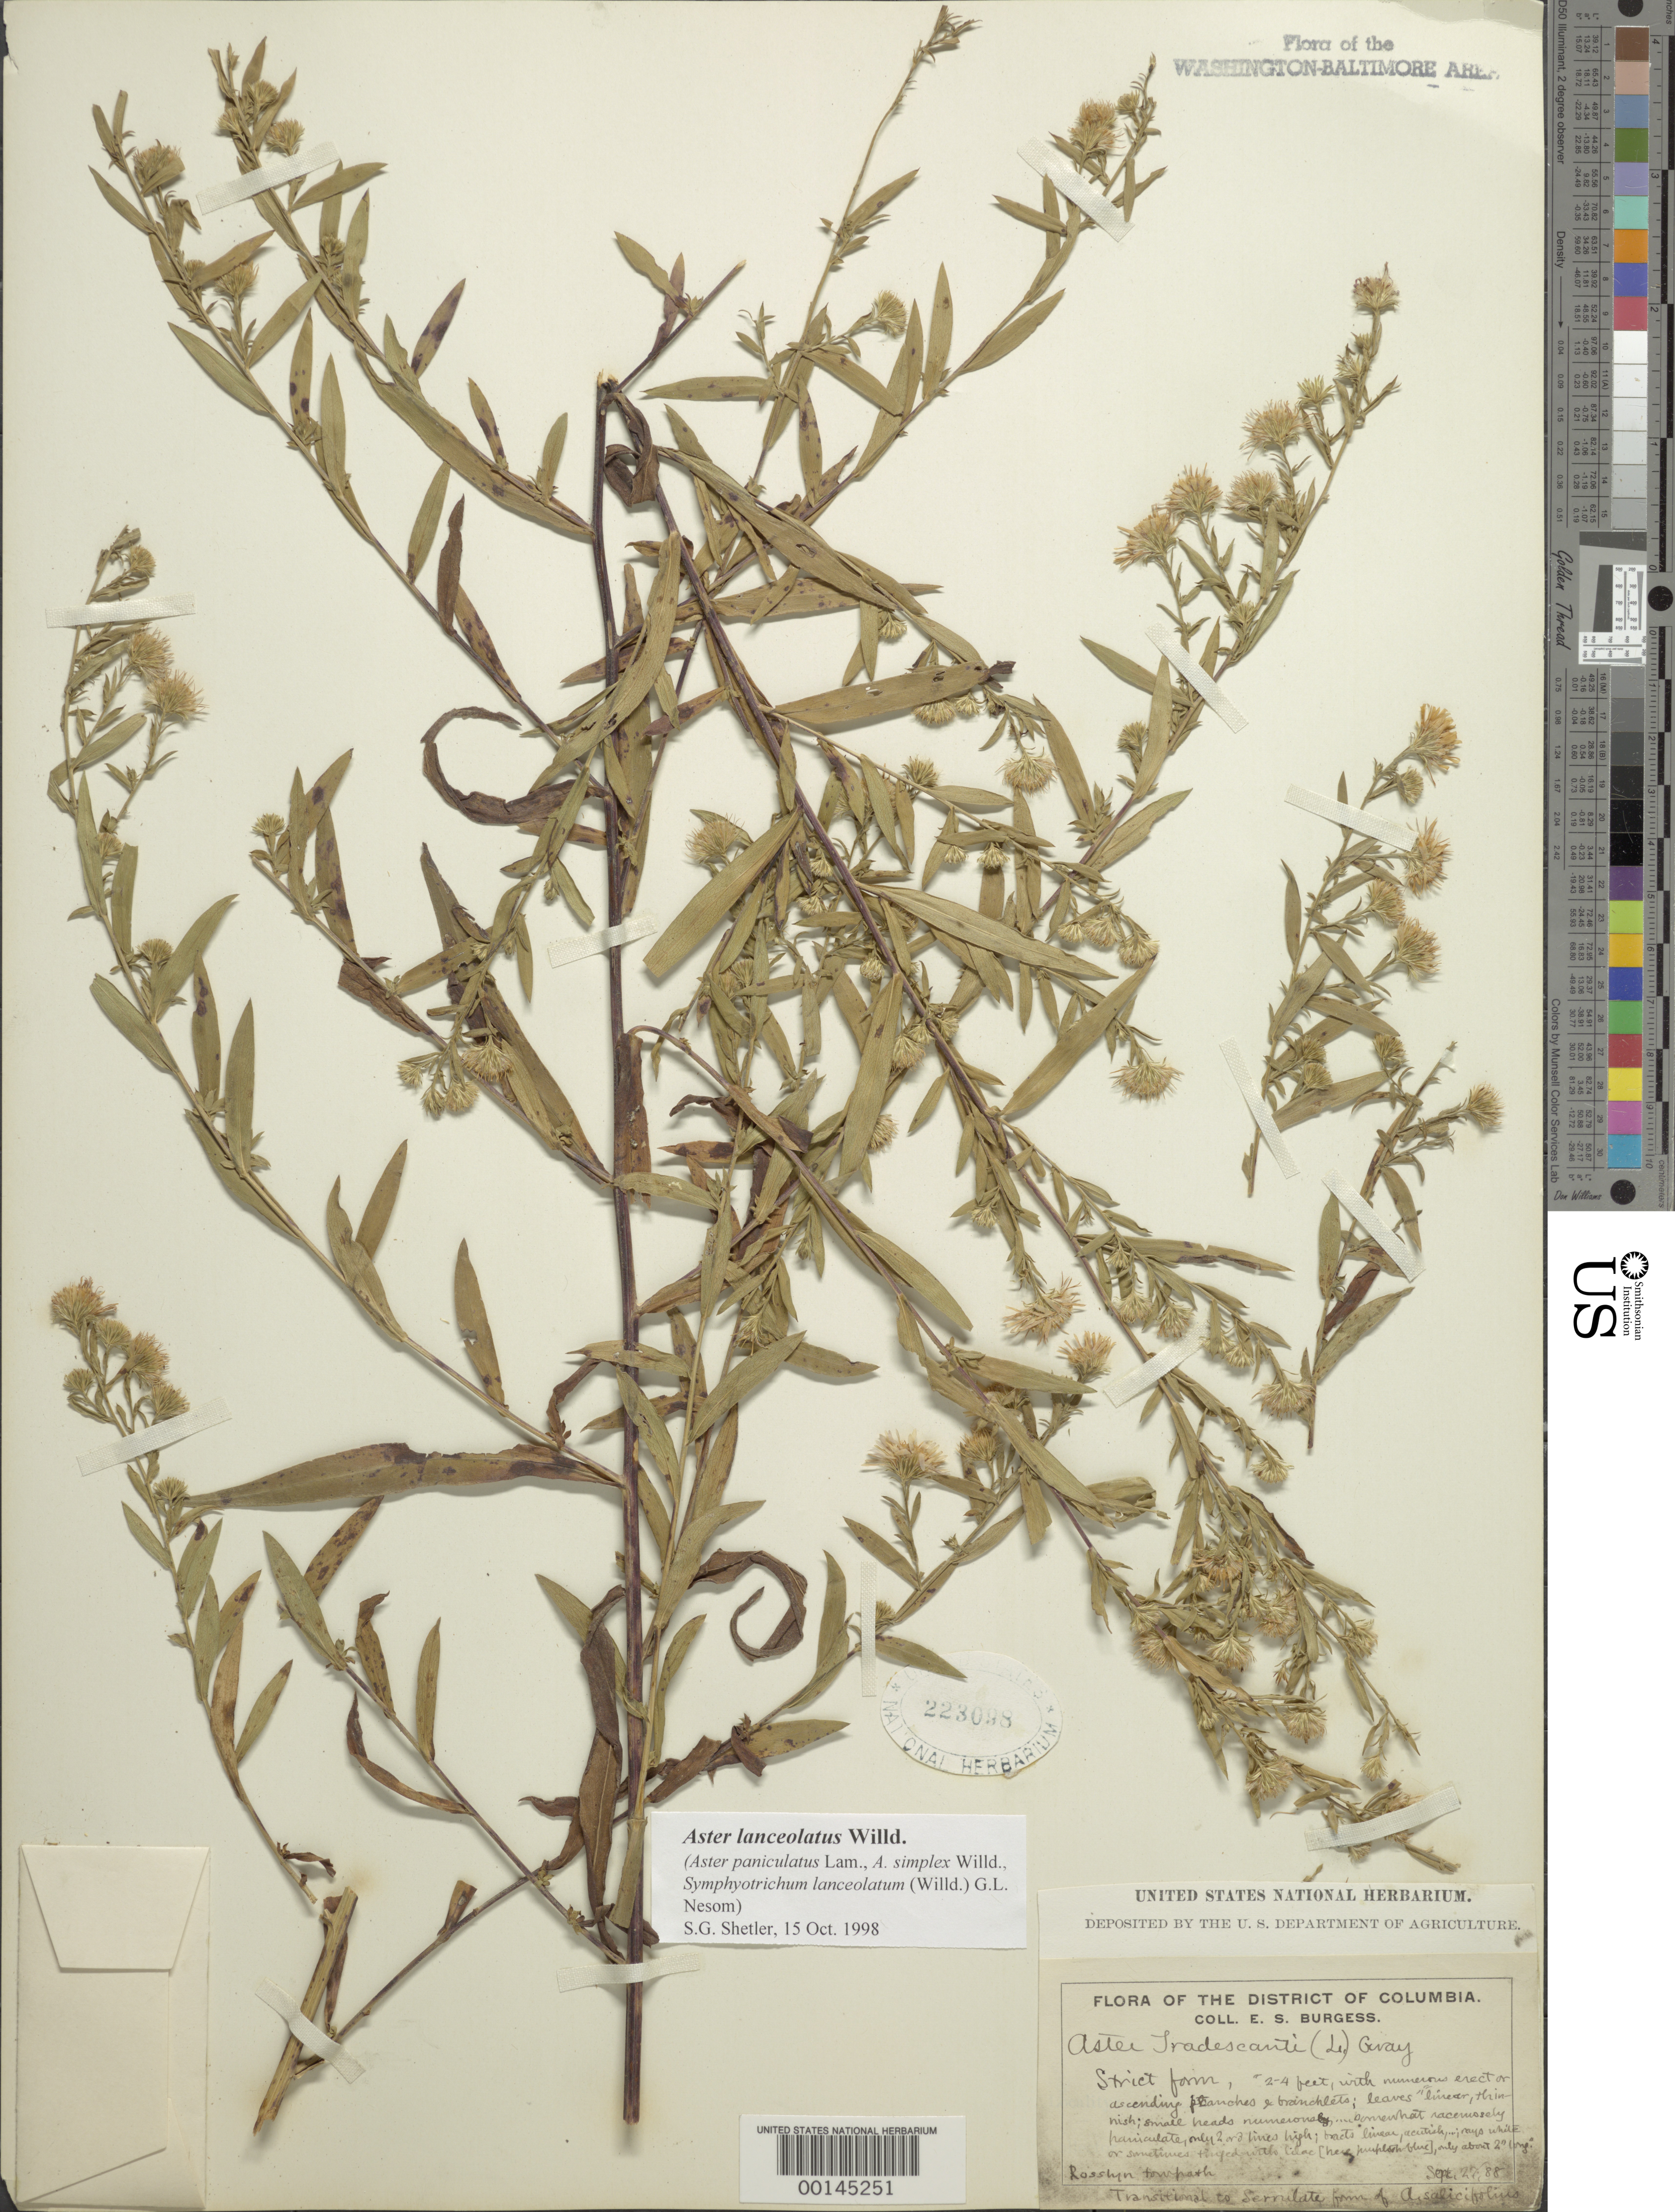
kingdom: Plantae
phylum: Tracheophyta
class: Magnoliopsida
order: Asterales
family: Asteraceae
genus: Symphyotrichum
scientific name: Symphyotrichum lanceolatum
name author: (Willd.) G.L. Nesom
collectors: E. Burgess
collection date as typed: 27 Sep 1888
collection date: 1888-09-27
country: United States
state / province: Virginia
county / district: Arlington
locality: Rosslyn Towpath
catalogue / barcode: US 223098